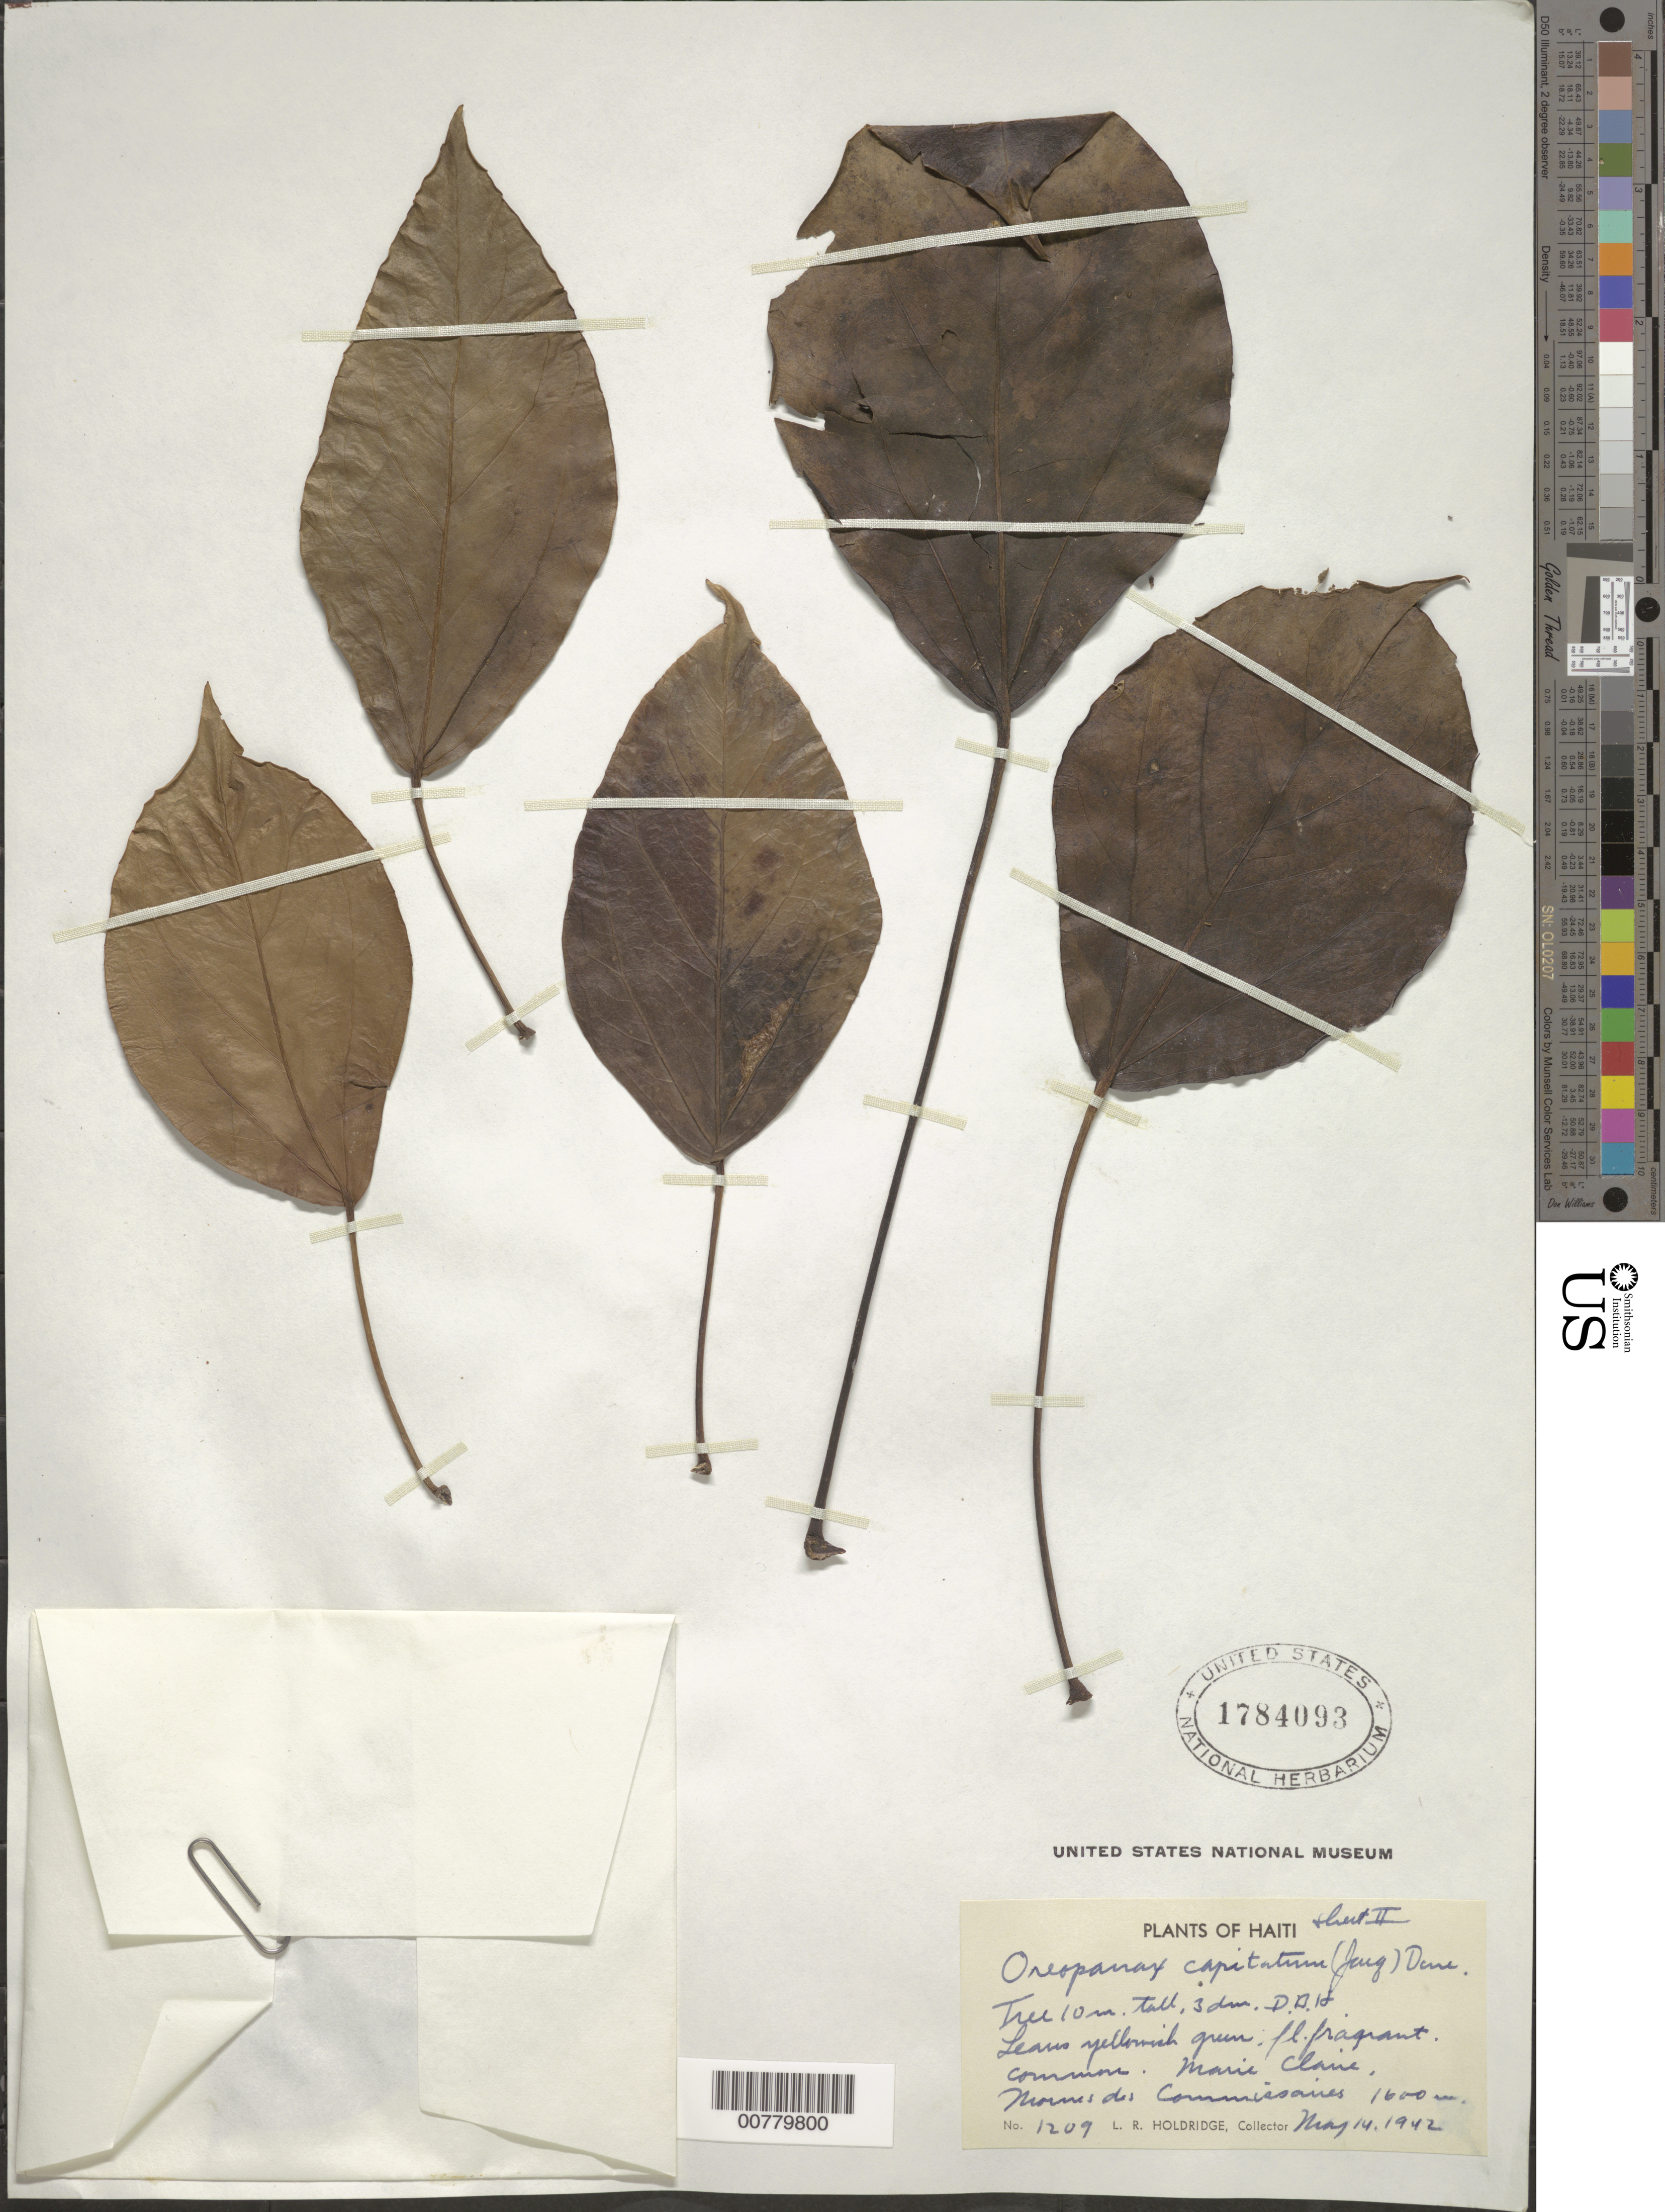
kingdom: Plantae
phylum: Tracheophyta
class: Magnoliopsida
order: Apiales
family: Araliaceae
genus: Oreopanax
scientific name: Oreopanax capitatus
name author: (Jacq.) Decne. & Planch.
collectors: L. Holdridge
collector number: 1209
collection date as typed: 14 May 1942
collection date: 1942-05-14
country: Haiti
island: Hispaniola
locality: Marie Claire, Mornes des Commissaires.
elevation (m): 1600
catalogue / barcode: US 1784093